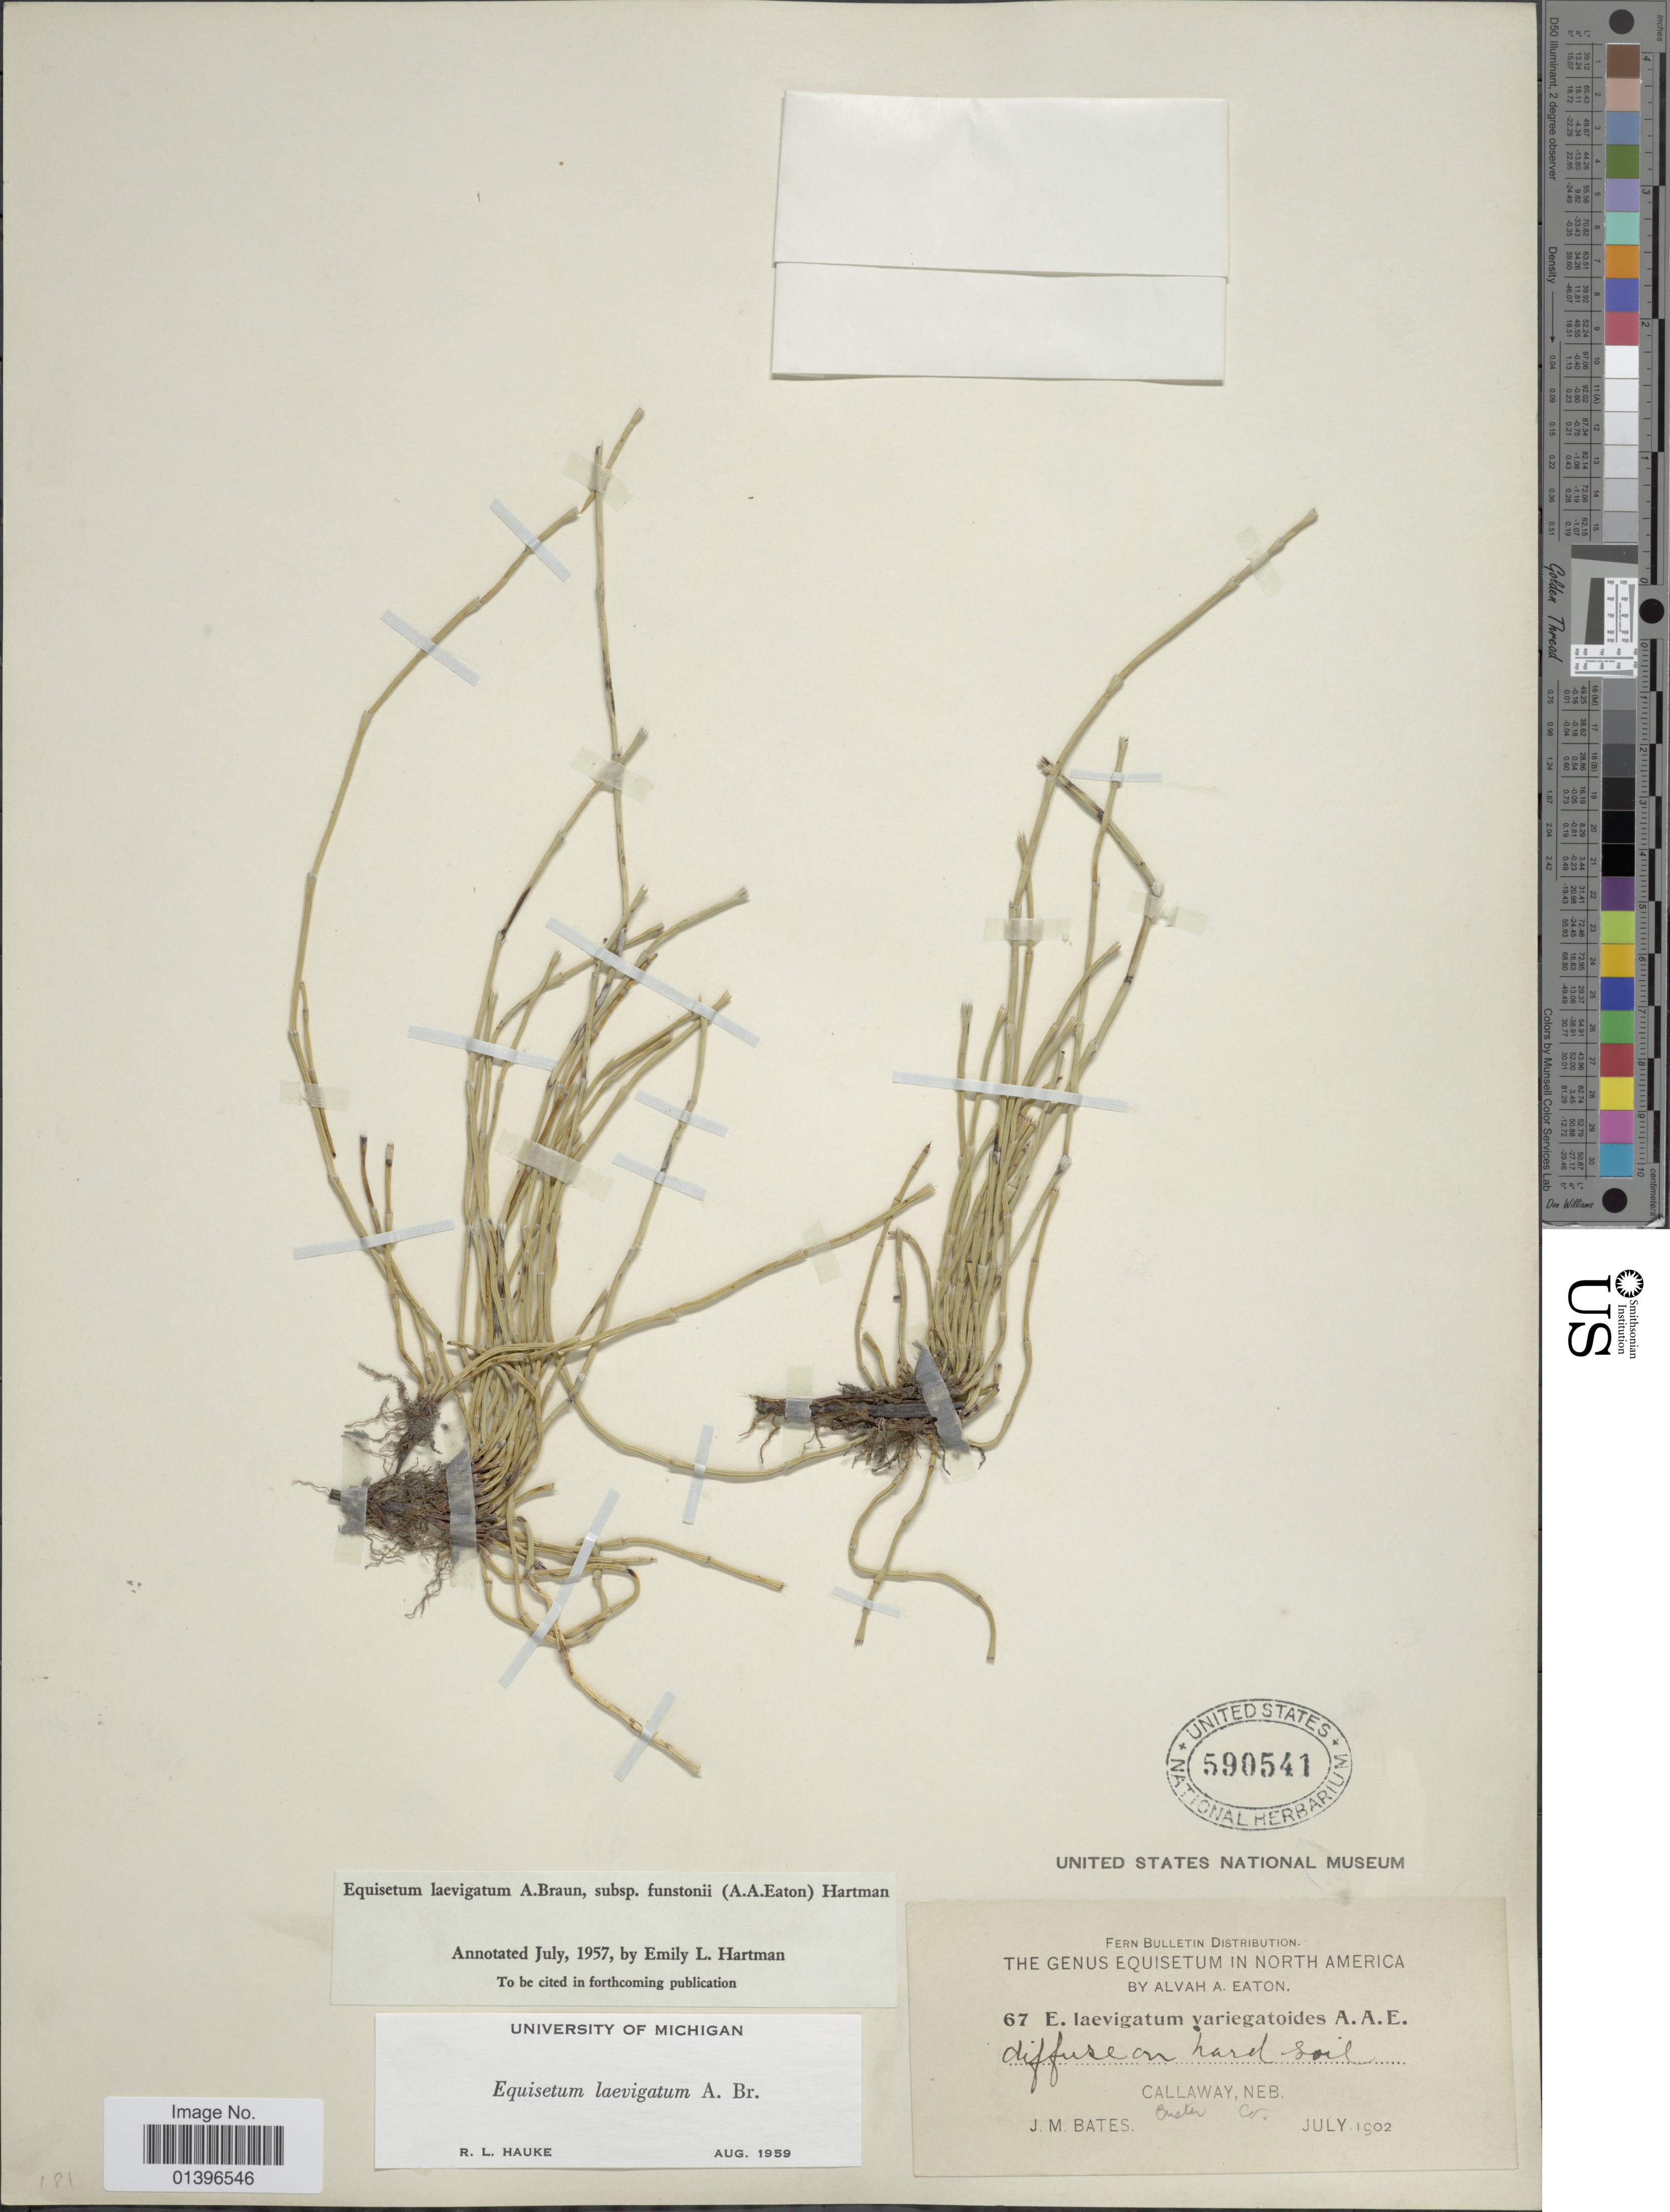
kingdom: Plantae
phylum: Tracheophyta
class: Polypodiopsida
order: Equisetales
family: Equisetaceae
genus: Equisetum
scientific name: Equisetum laevigatum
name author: A. Braun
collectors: J. Bates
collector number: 67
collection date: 1902-07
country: United States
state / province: Nebraska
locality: Callaway, Custer Co.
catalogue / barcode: US 590541